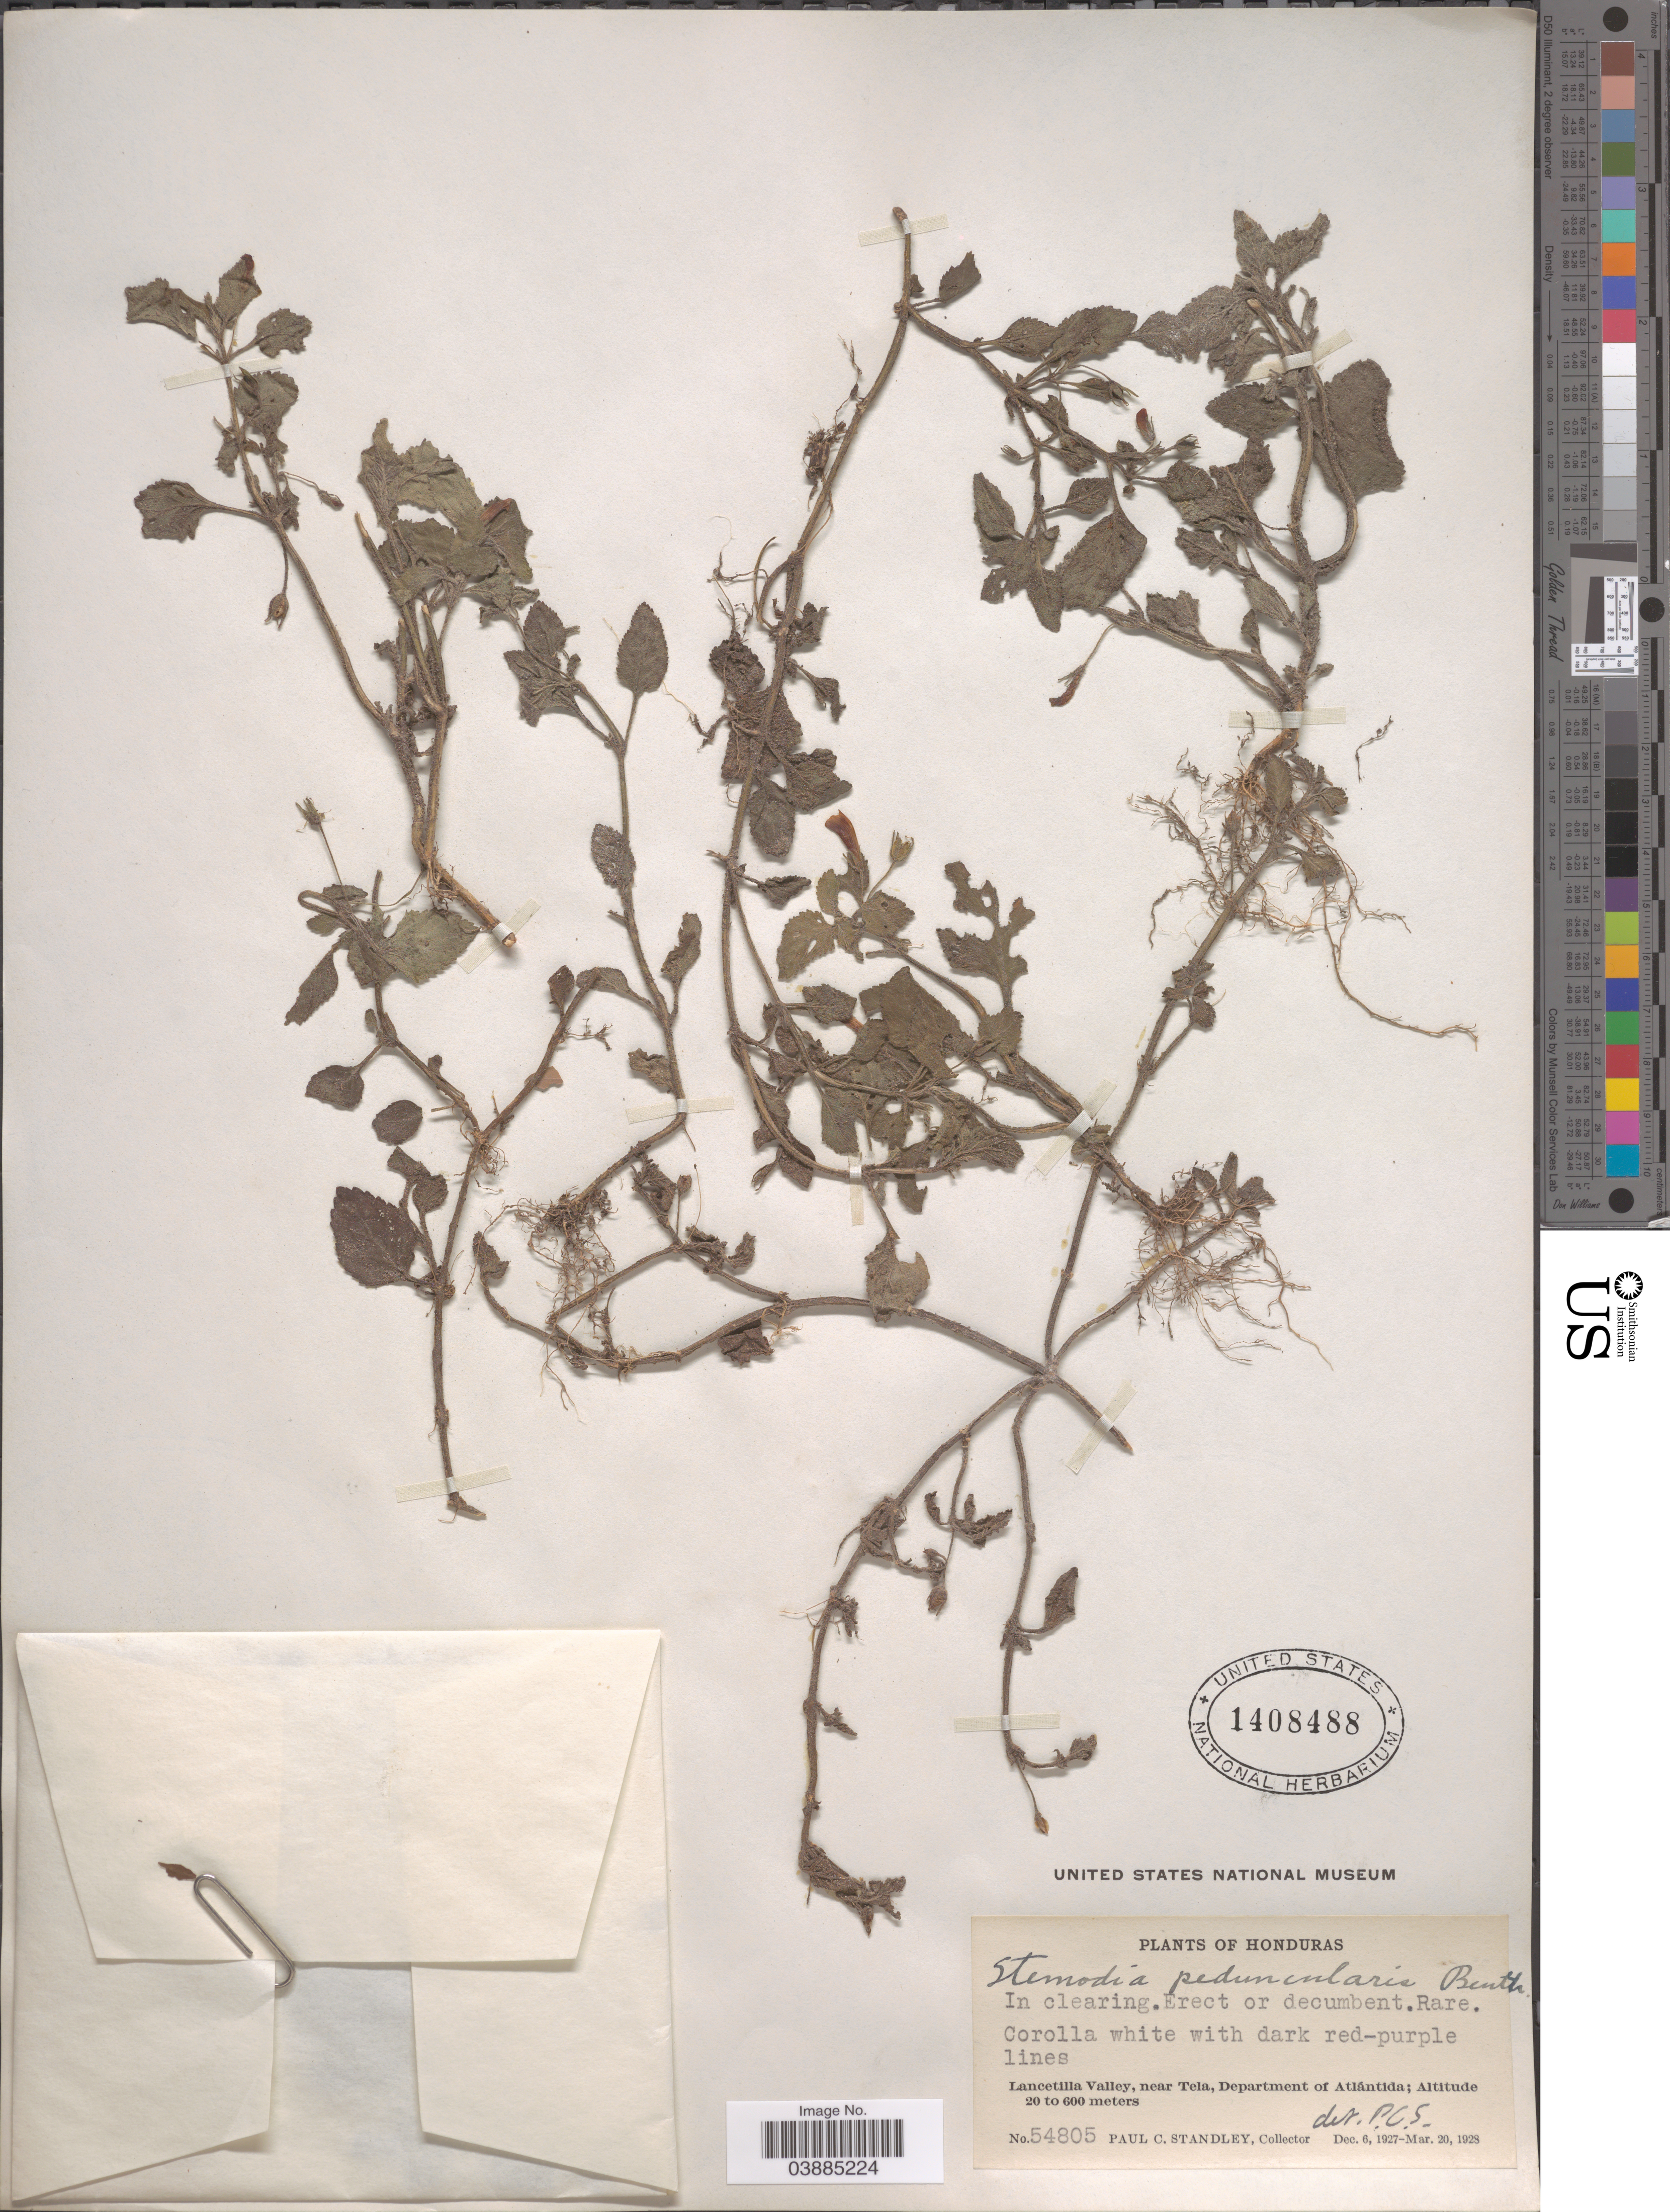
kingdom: Plantae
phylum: Tracheophyta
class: Magnoliopsida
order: Lamiales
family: Plantaginaceae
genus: Stemodia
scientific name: Stemodia pubescens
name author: (R. Br.) W.R. Barker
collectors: P. C. Standley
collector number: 54805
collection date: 1927-12-06/1928-03-20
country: Honduras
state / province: Atlantida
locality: Lancetilla Valley, near Tela, Department of Atlántida.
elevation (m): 20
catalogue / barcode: US 1408488